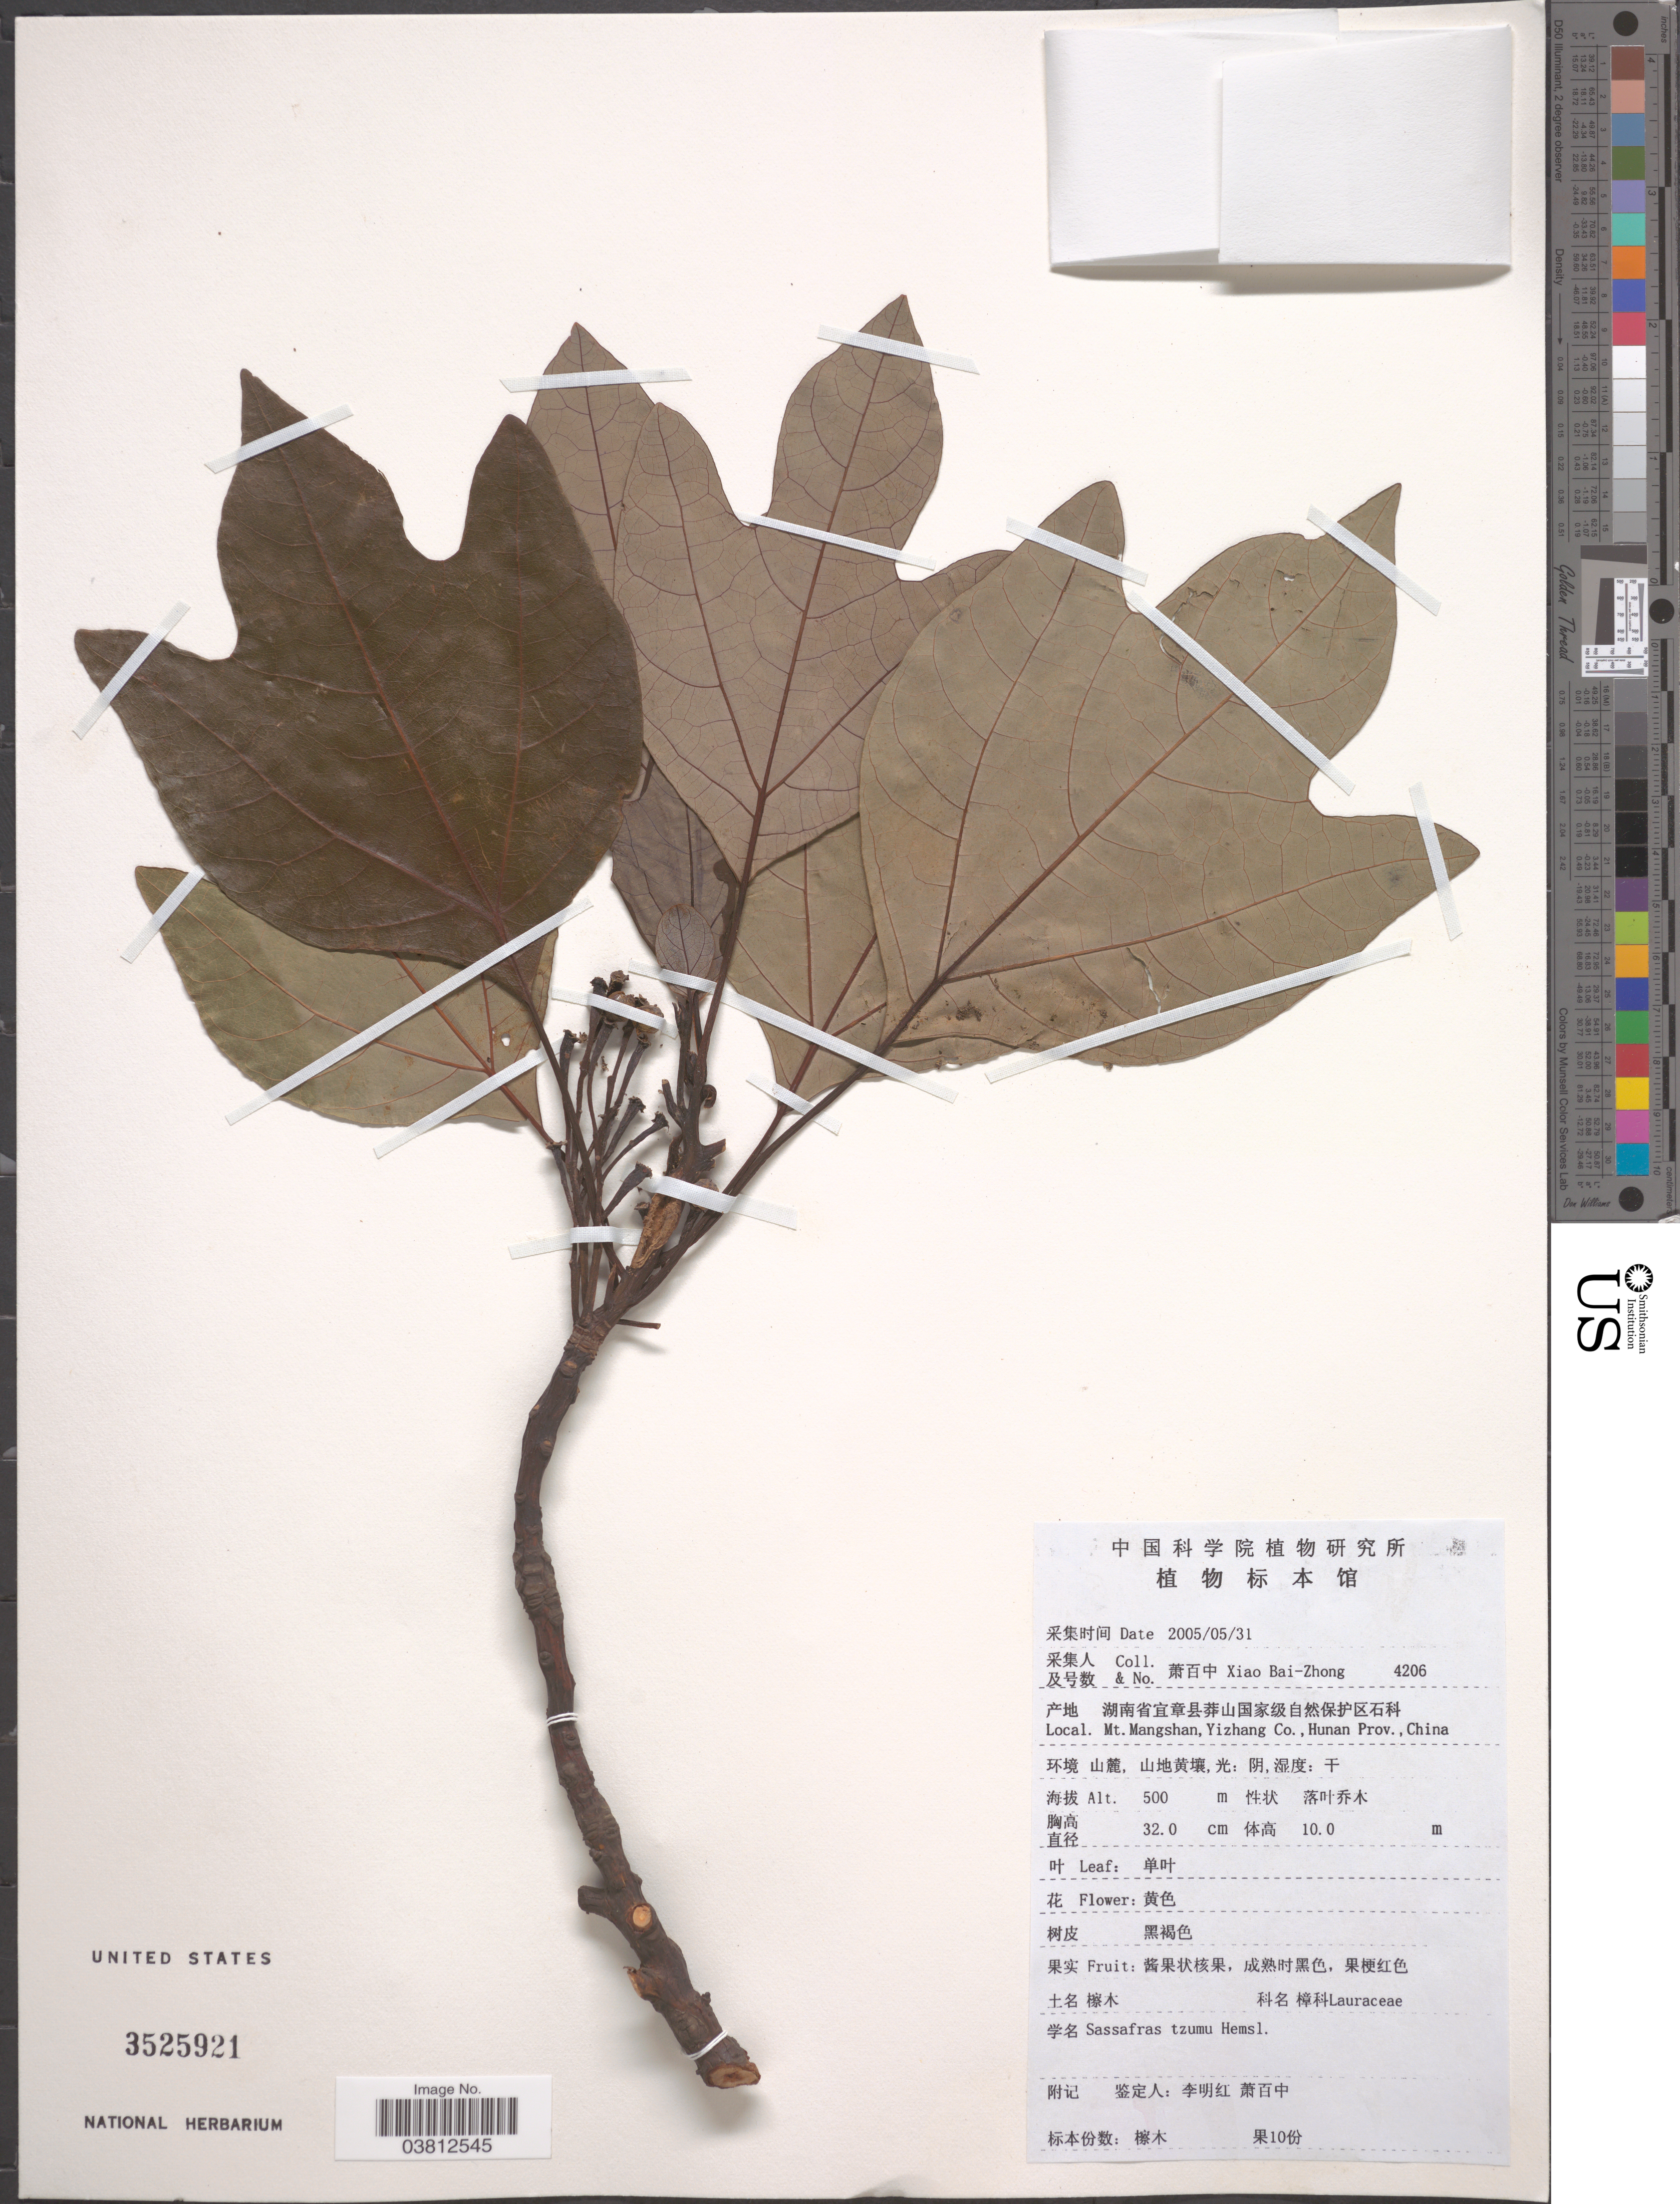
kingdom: Plantae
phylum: Tracheophyta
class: Magnoliopsida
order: Laurales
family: Lauraceae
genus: Sassafras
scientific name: Sassafras tzumu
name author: (Hemsl.) Hemsl.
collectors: B. Z. Xiao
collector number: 4206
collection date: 2005-05-31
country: China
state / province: Hunan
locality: Mt. Mangshan, Yizhang Co.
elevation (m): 500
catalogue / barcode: US 3525921